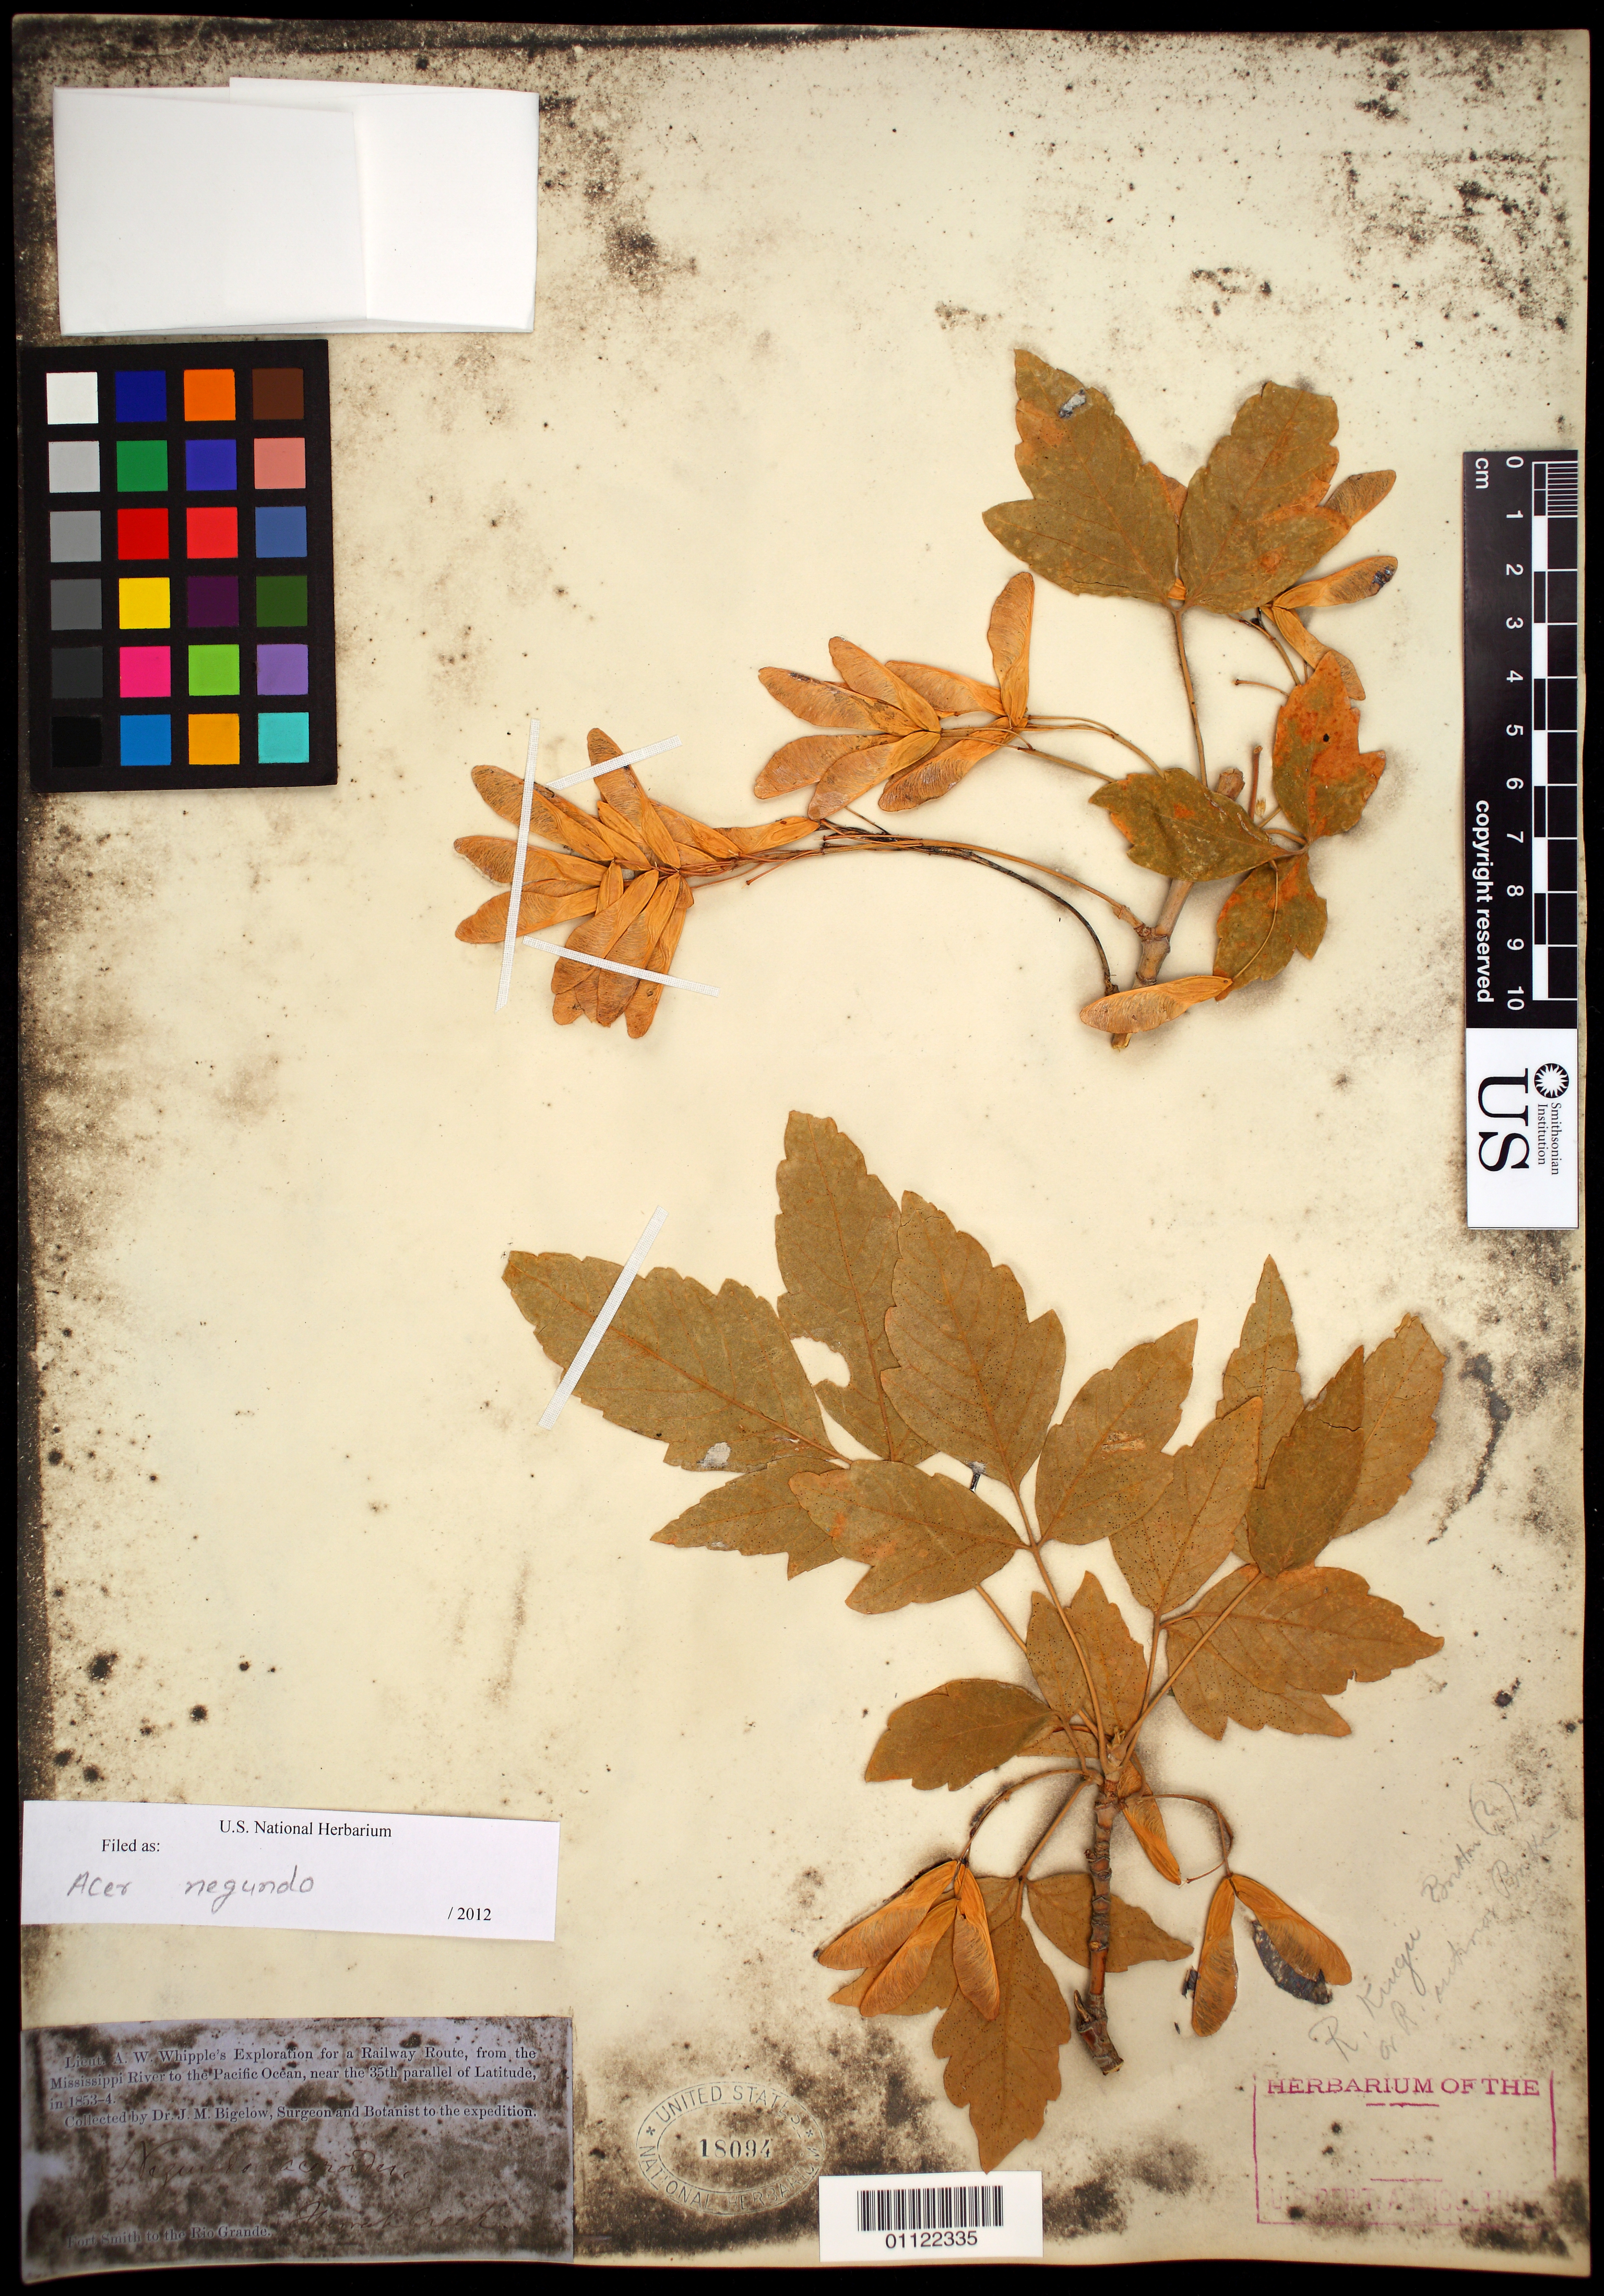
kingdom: Plantae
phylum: Tracheophyta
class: Magnoliopsida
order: Sapindales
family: Sapindaceae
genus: Acer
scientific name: Acer negundo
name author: L.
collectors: J. M. Bigelow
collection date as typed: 1853 to -- -- 1854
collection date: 1853/1854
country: United States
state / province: New Mexico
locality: Fort Smith to the Rio Grande, Hurrah Creek.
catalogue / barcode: US 18094